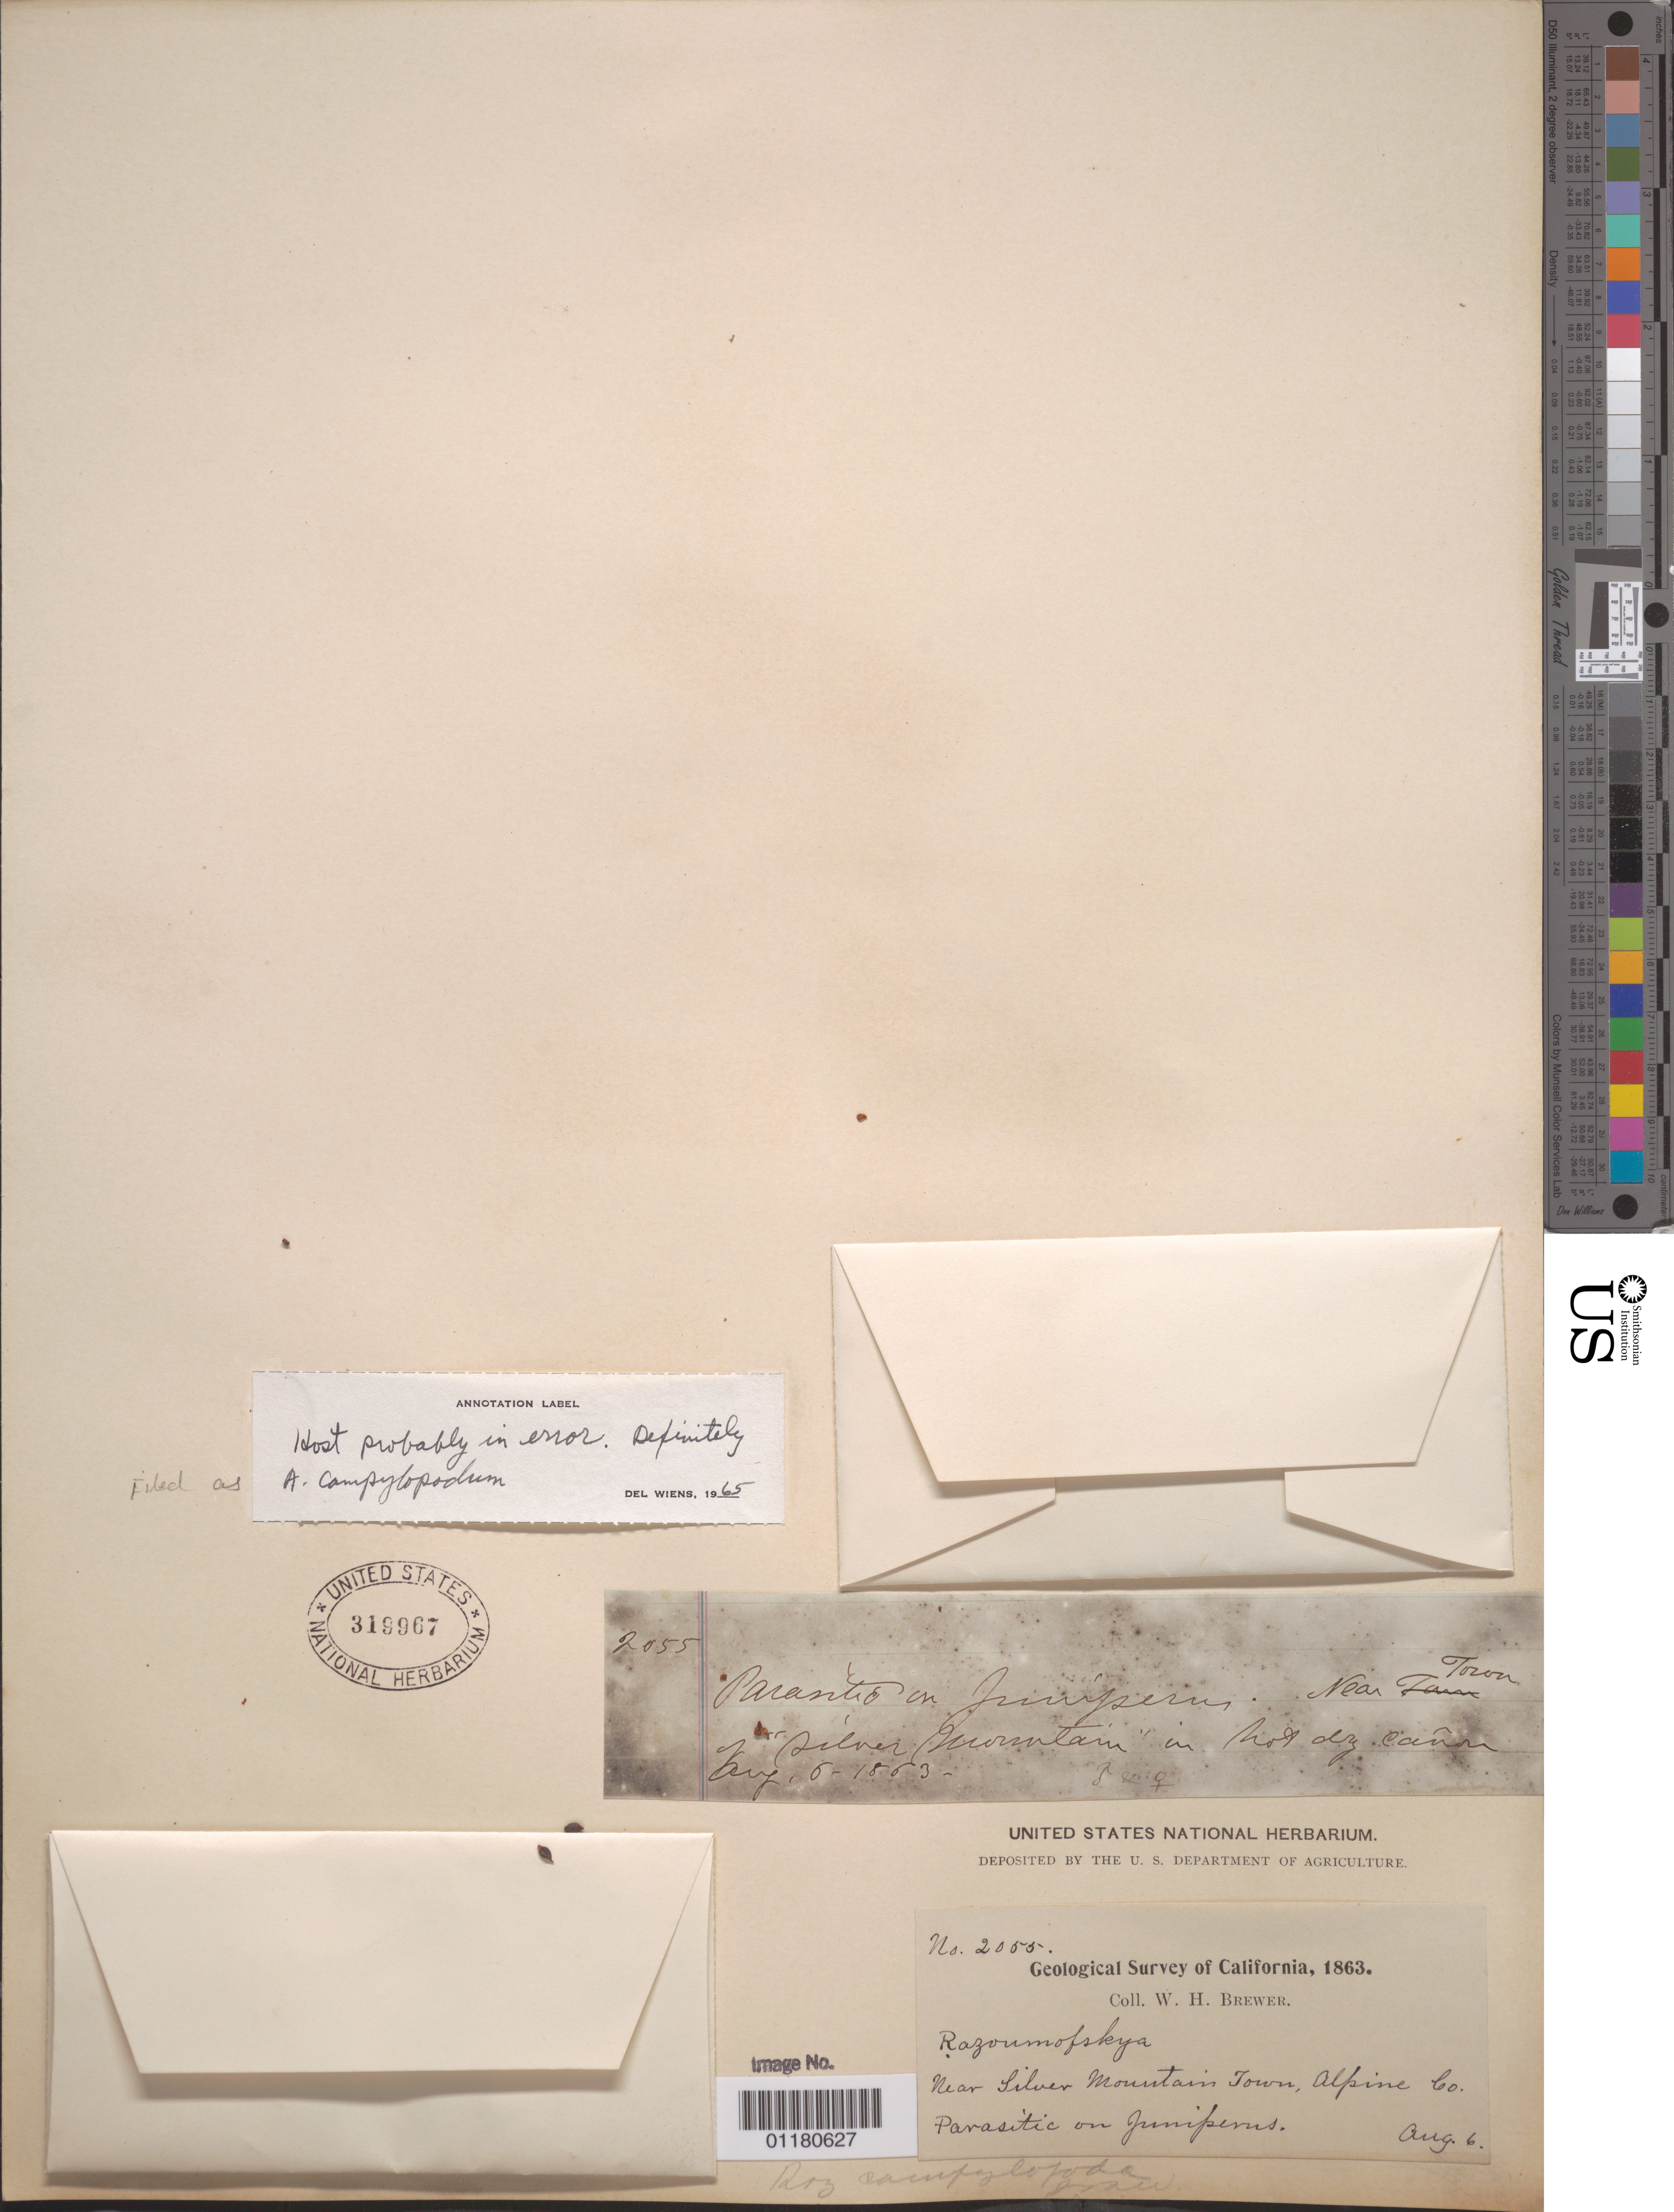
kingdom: Plantae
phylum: Tracheophyta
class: Magnoliopsida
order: Santalales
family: Viscaceae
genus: Arceuthobium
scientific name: Arceuthobium campylopodum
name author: Engelm.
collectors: W. H. Brewer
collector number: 2055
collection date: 1863-08-06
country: United States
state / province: California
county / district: Alpine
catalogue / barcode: US 319967